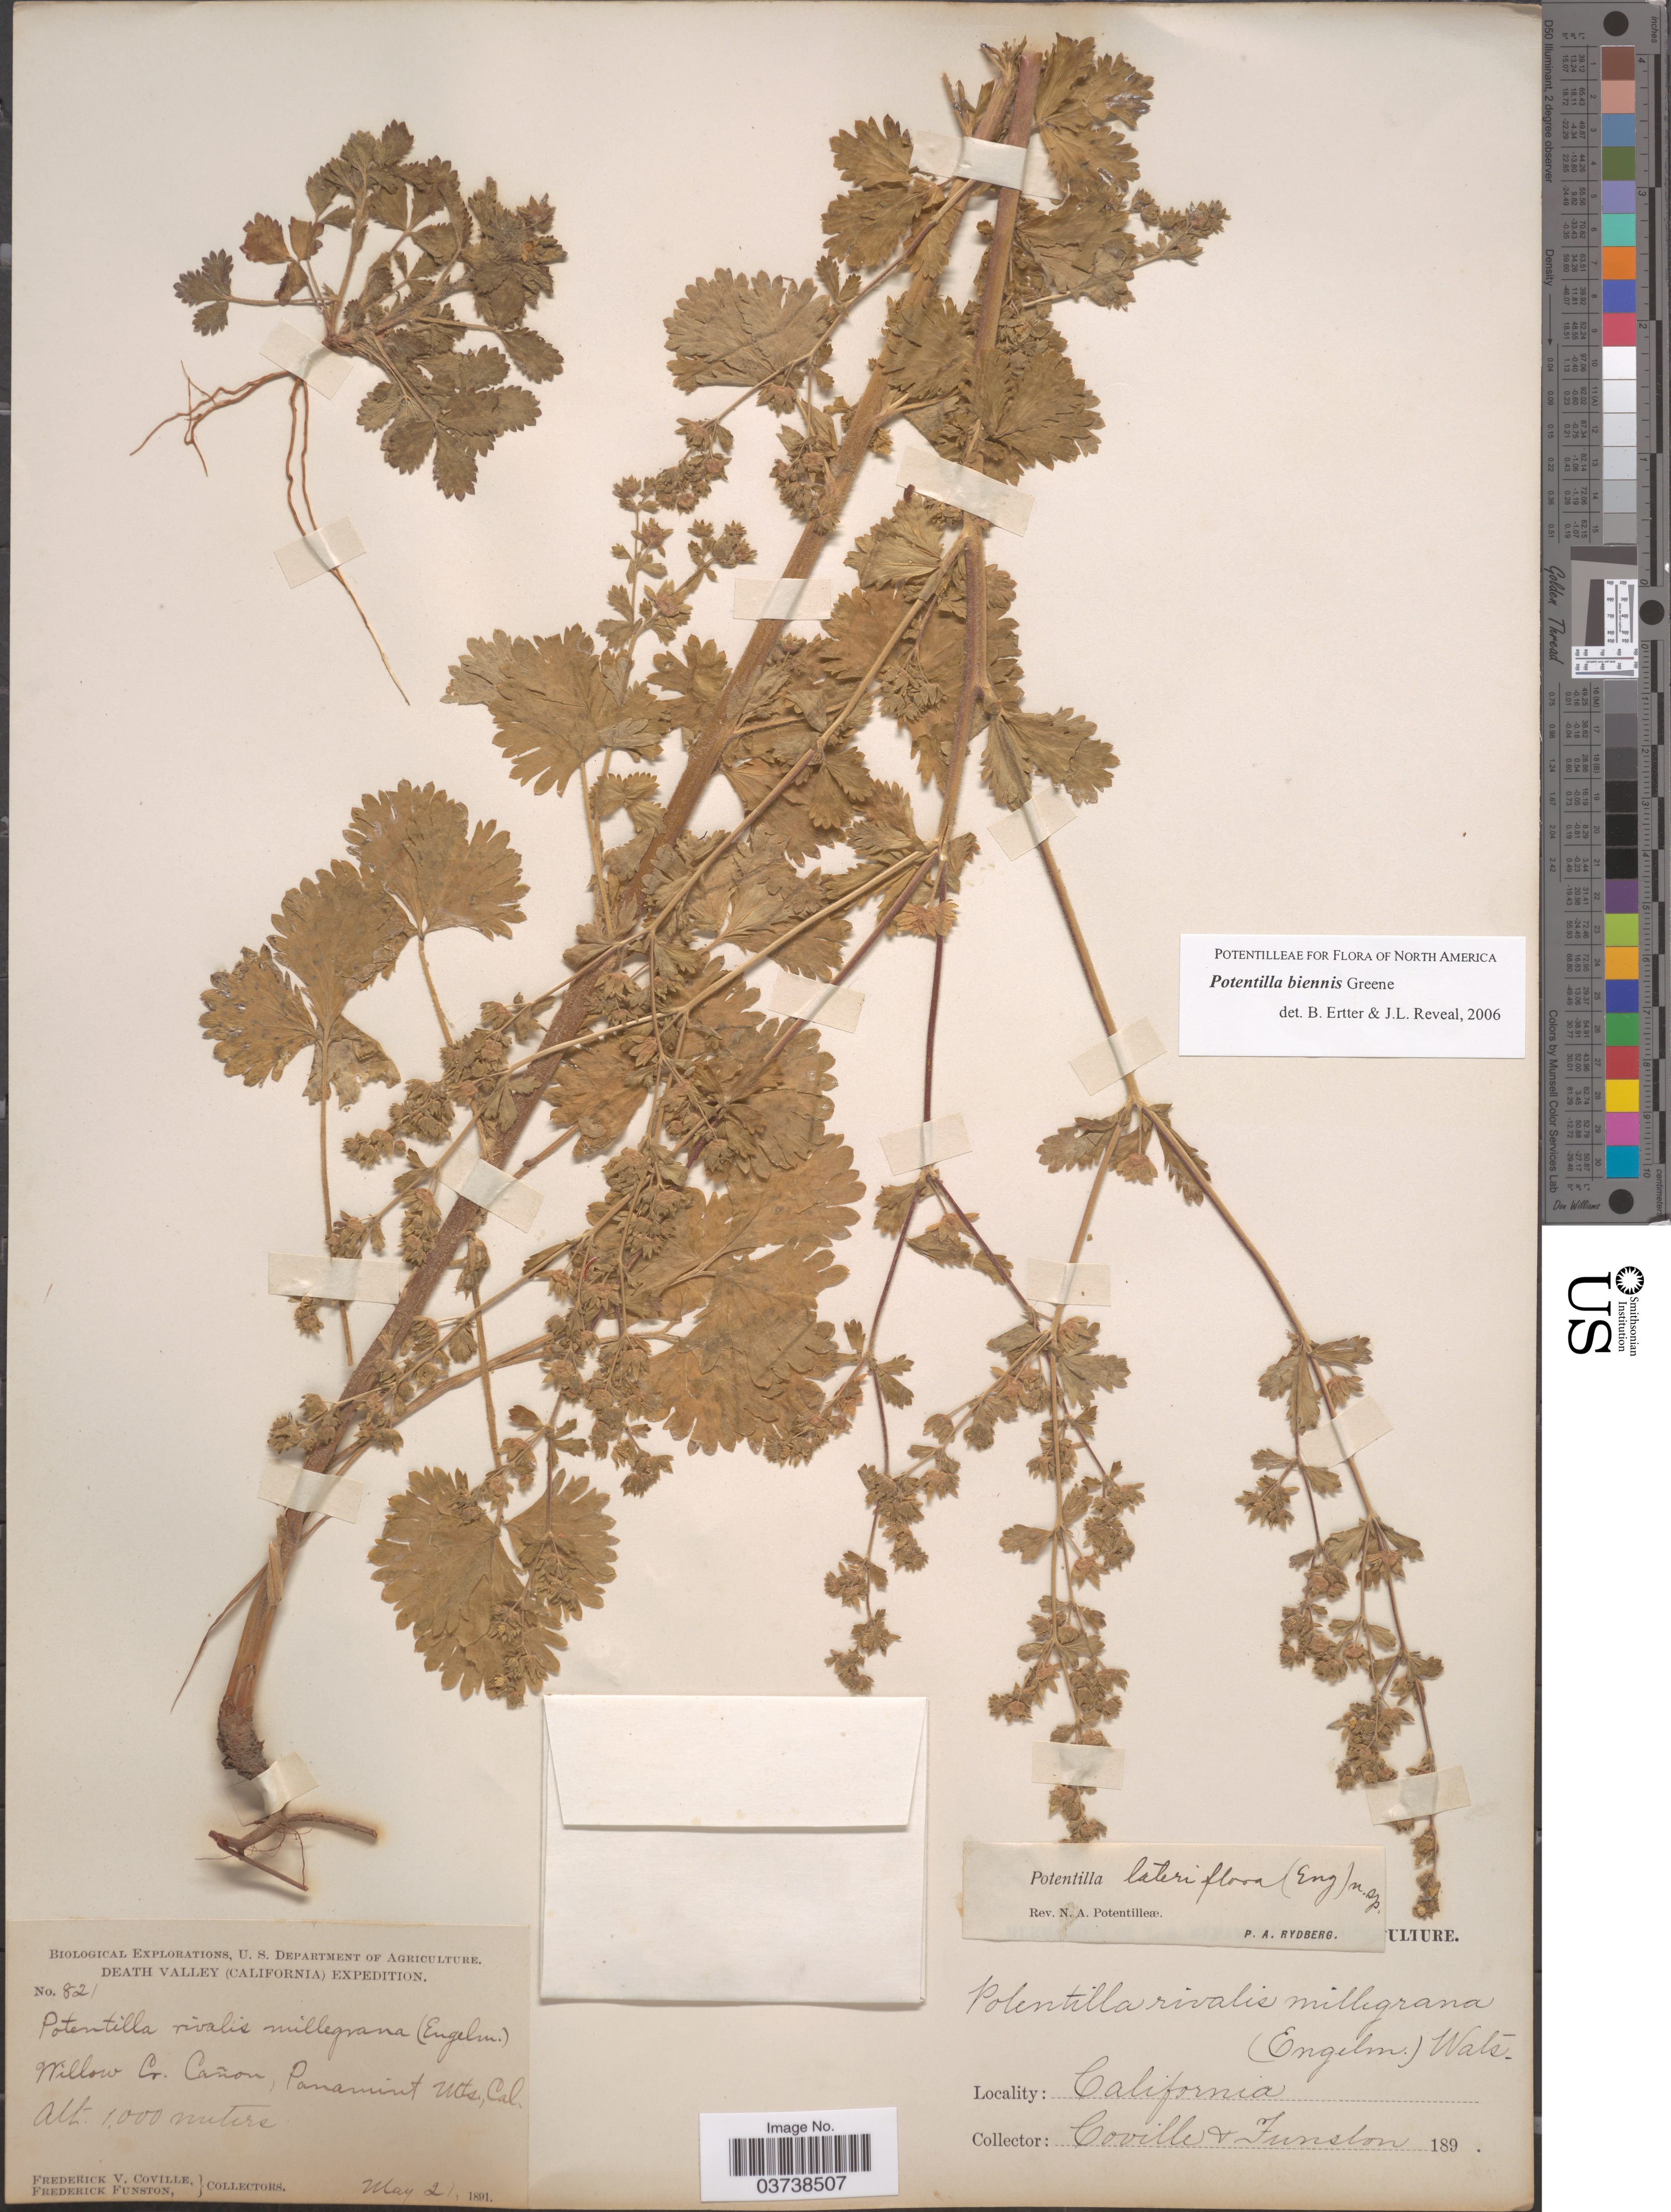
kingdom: Plantae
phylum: Tracheophyta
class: Magnoliopsida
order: Rosales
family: Rosaceae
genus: Potentilla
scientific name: Potentilla biennis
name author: Greene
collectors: F. V. Coville & F. Funston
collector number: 821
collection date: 1891-05-21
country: United States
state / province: California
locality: Death Valley. Willow Co. Cañon, Panamint Mts.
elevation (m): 1000